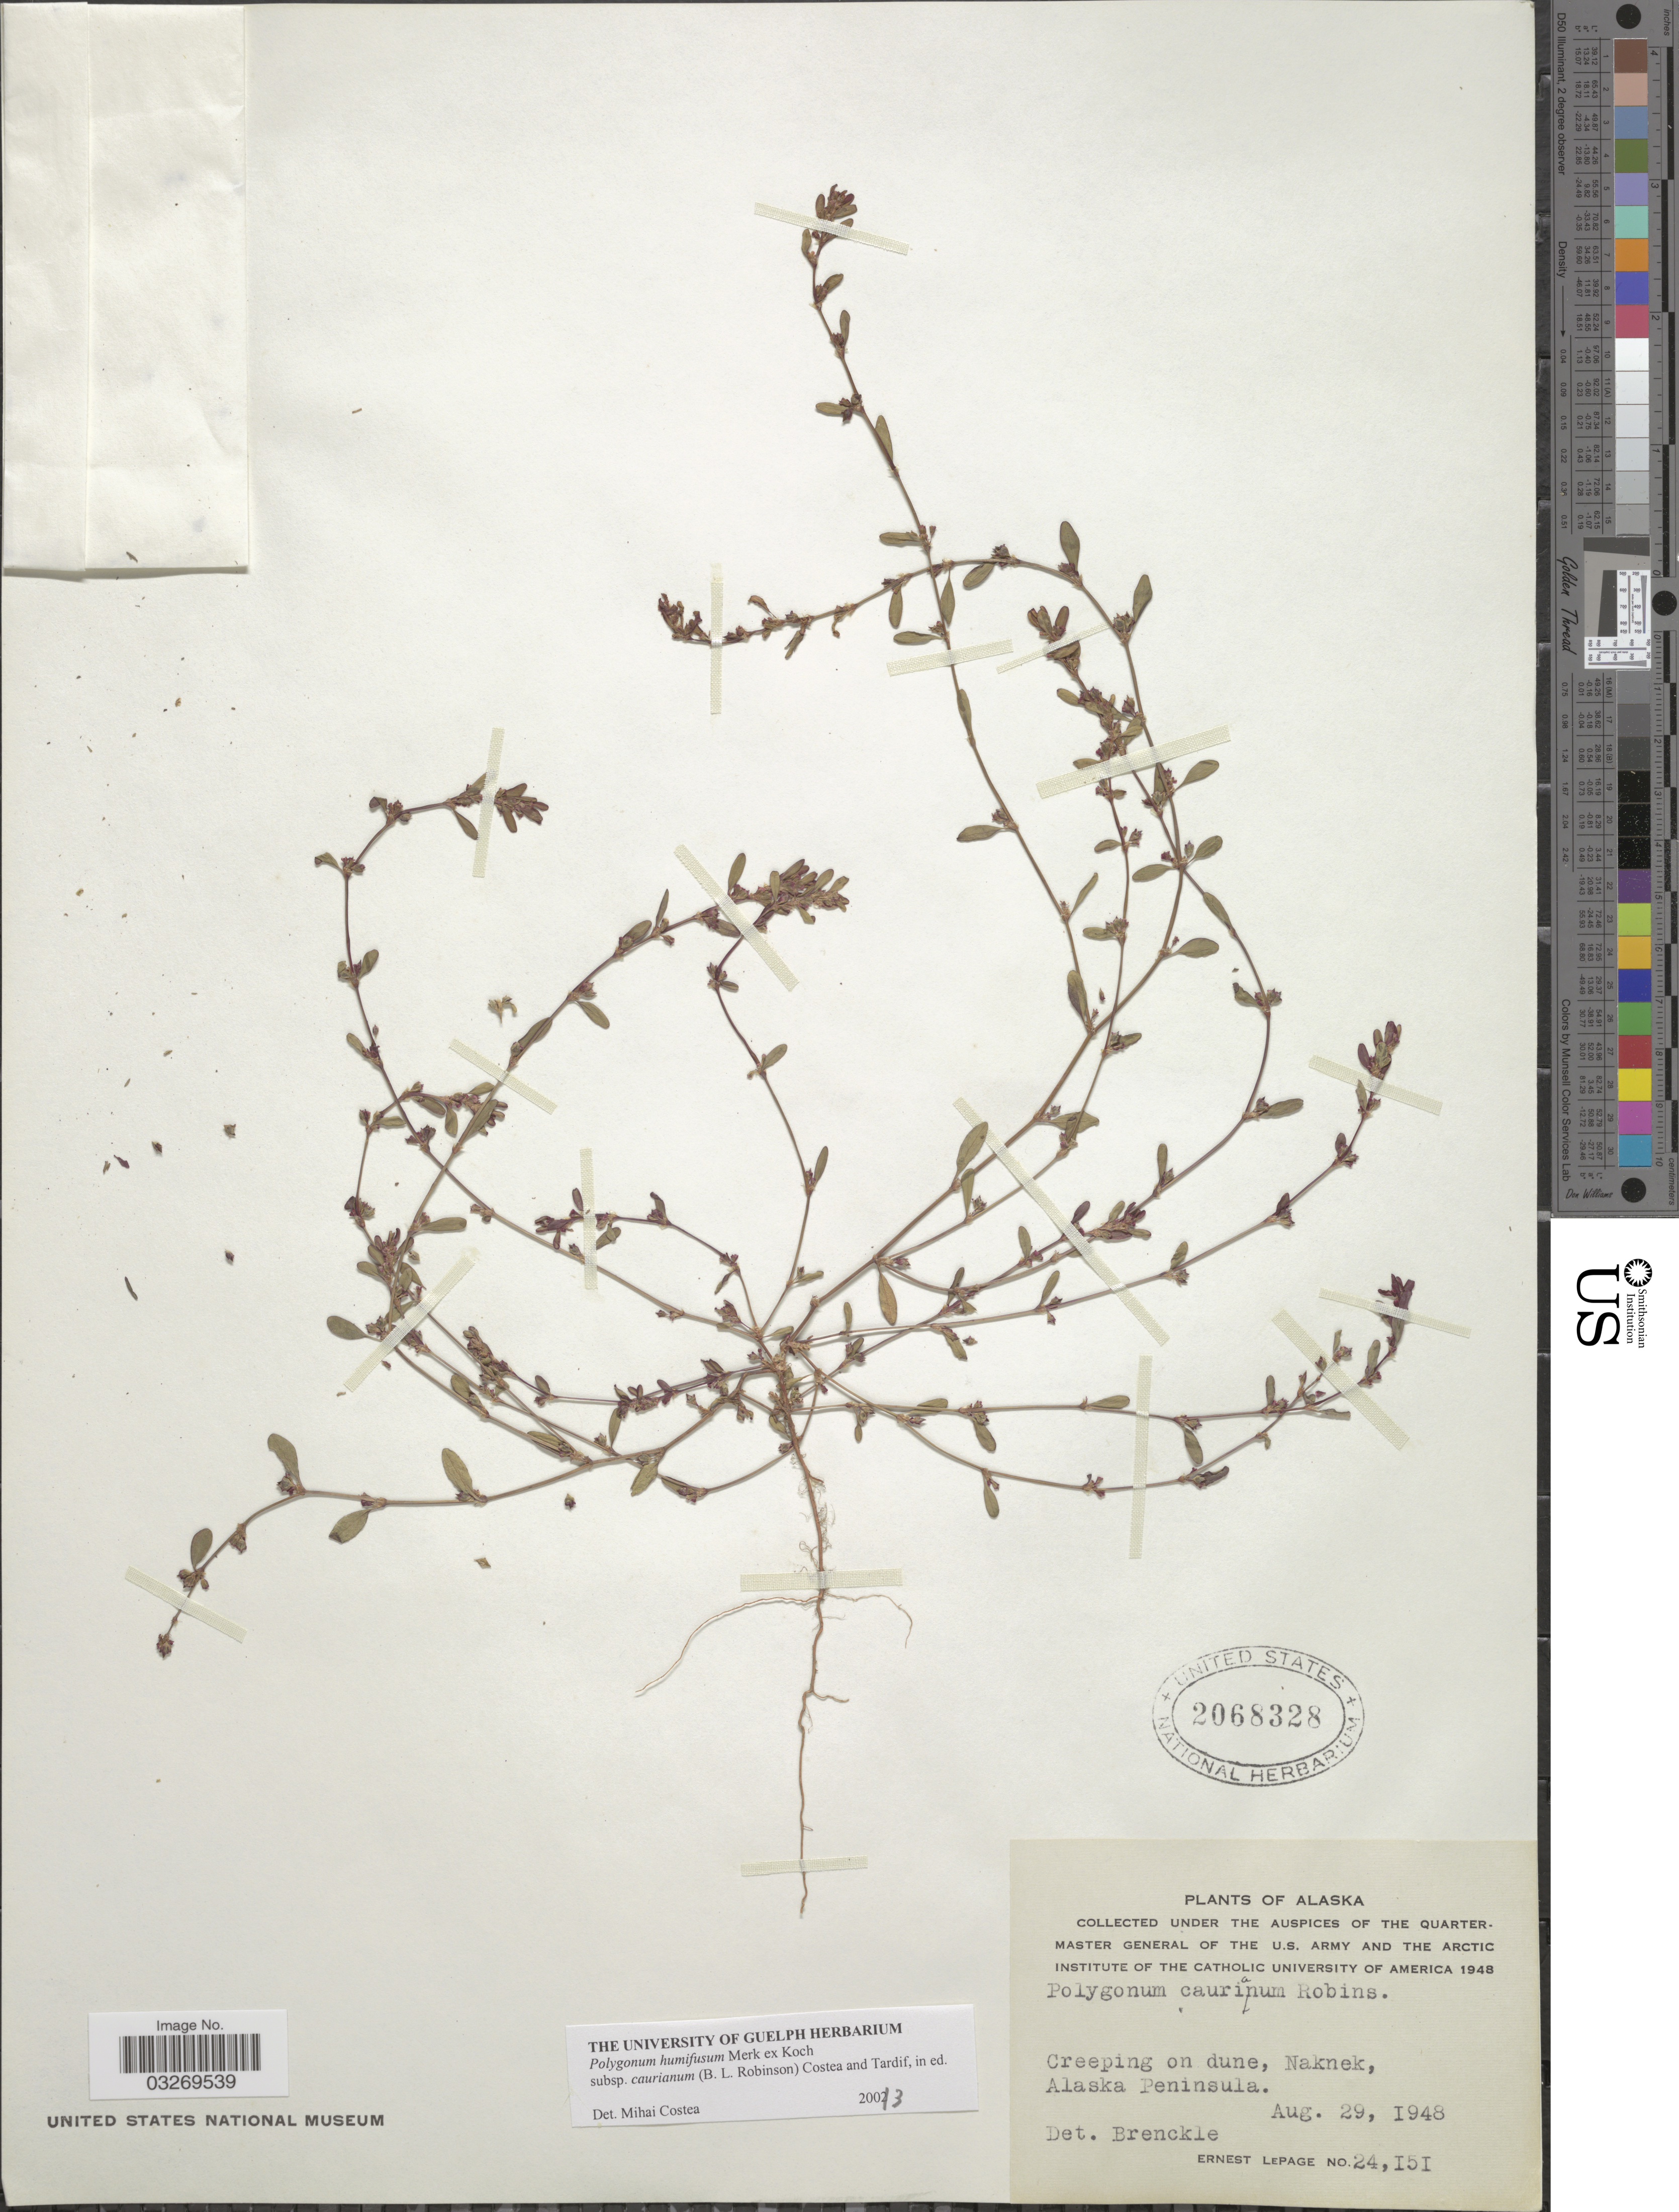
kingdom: Plantae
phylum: Tracheophyta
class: Magnoliopsida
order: Caryophyllales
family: Polygonaceae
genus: Polygonum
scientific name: Polygonum humifusum subsp. caurianum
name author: (B.L. Rob.) Costea & Tardif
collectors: E. Lepage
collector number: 24151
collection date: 1948-08-29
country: United States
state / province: Alaska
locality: Naknek, Alaska Peninsula.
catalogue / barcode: US 2068328